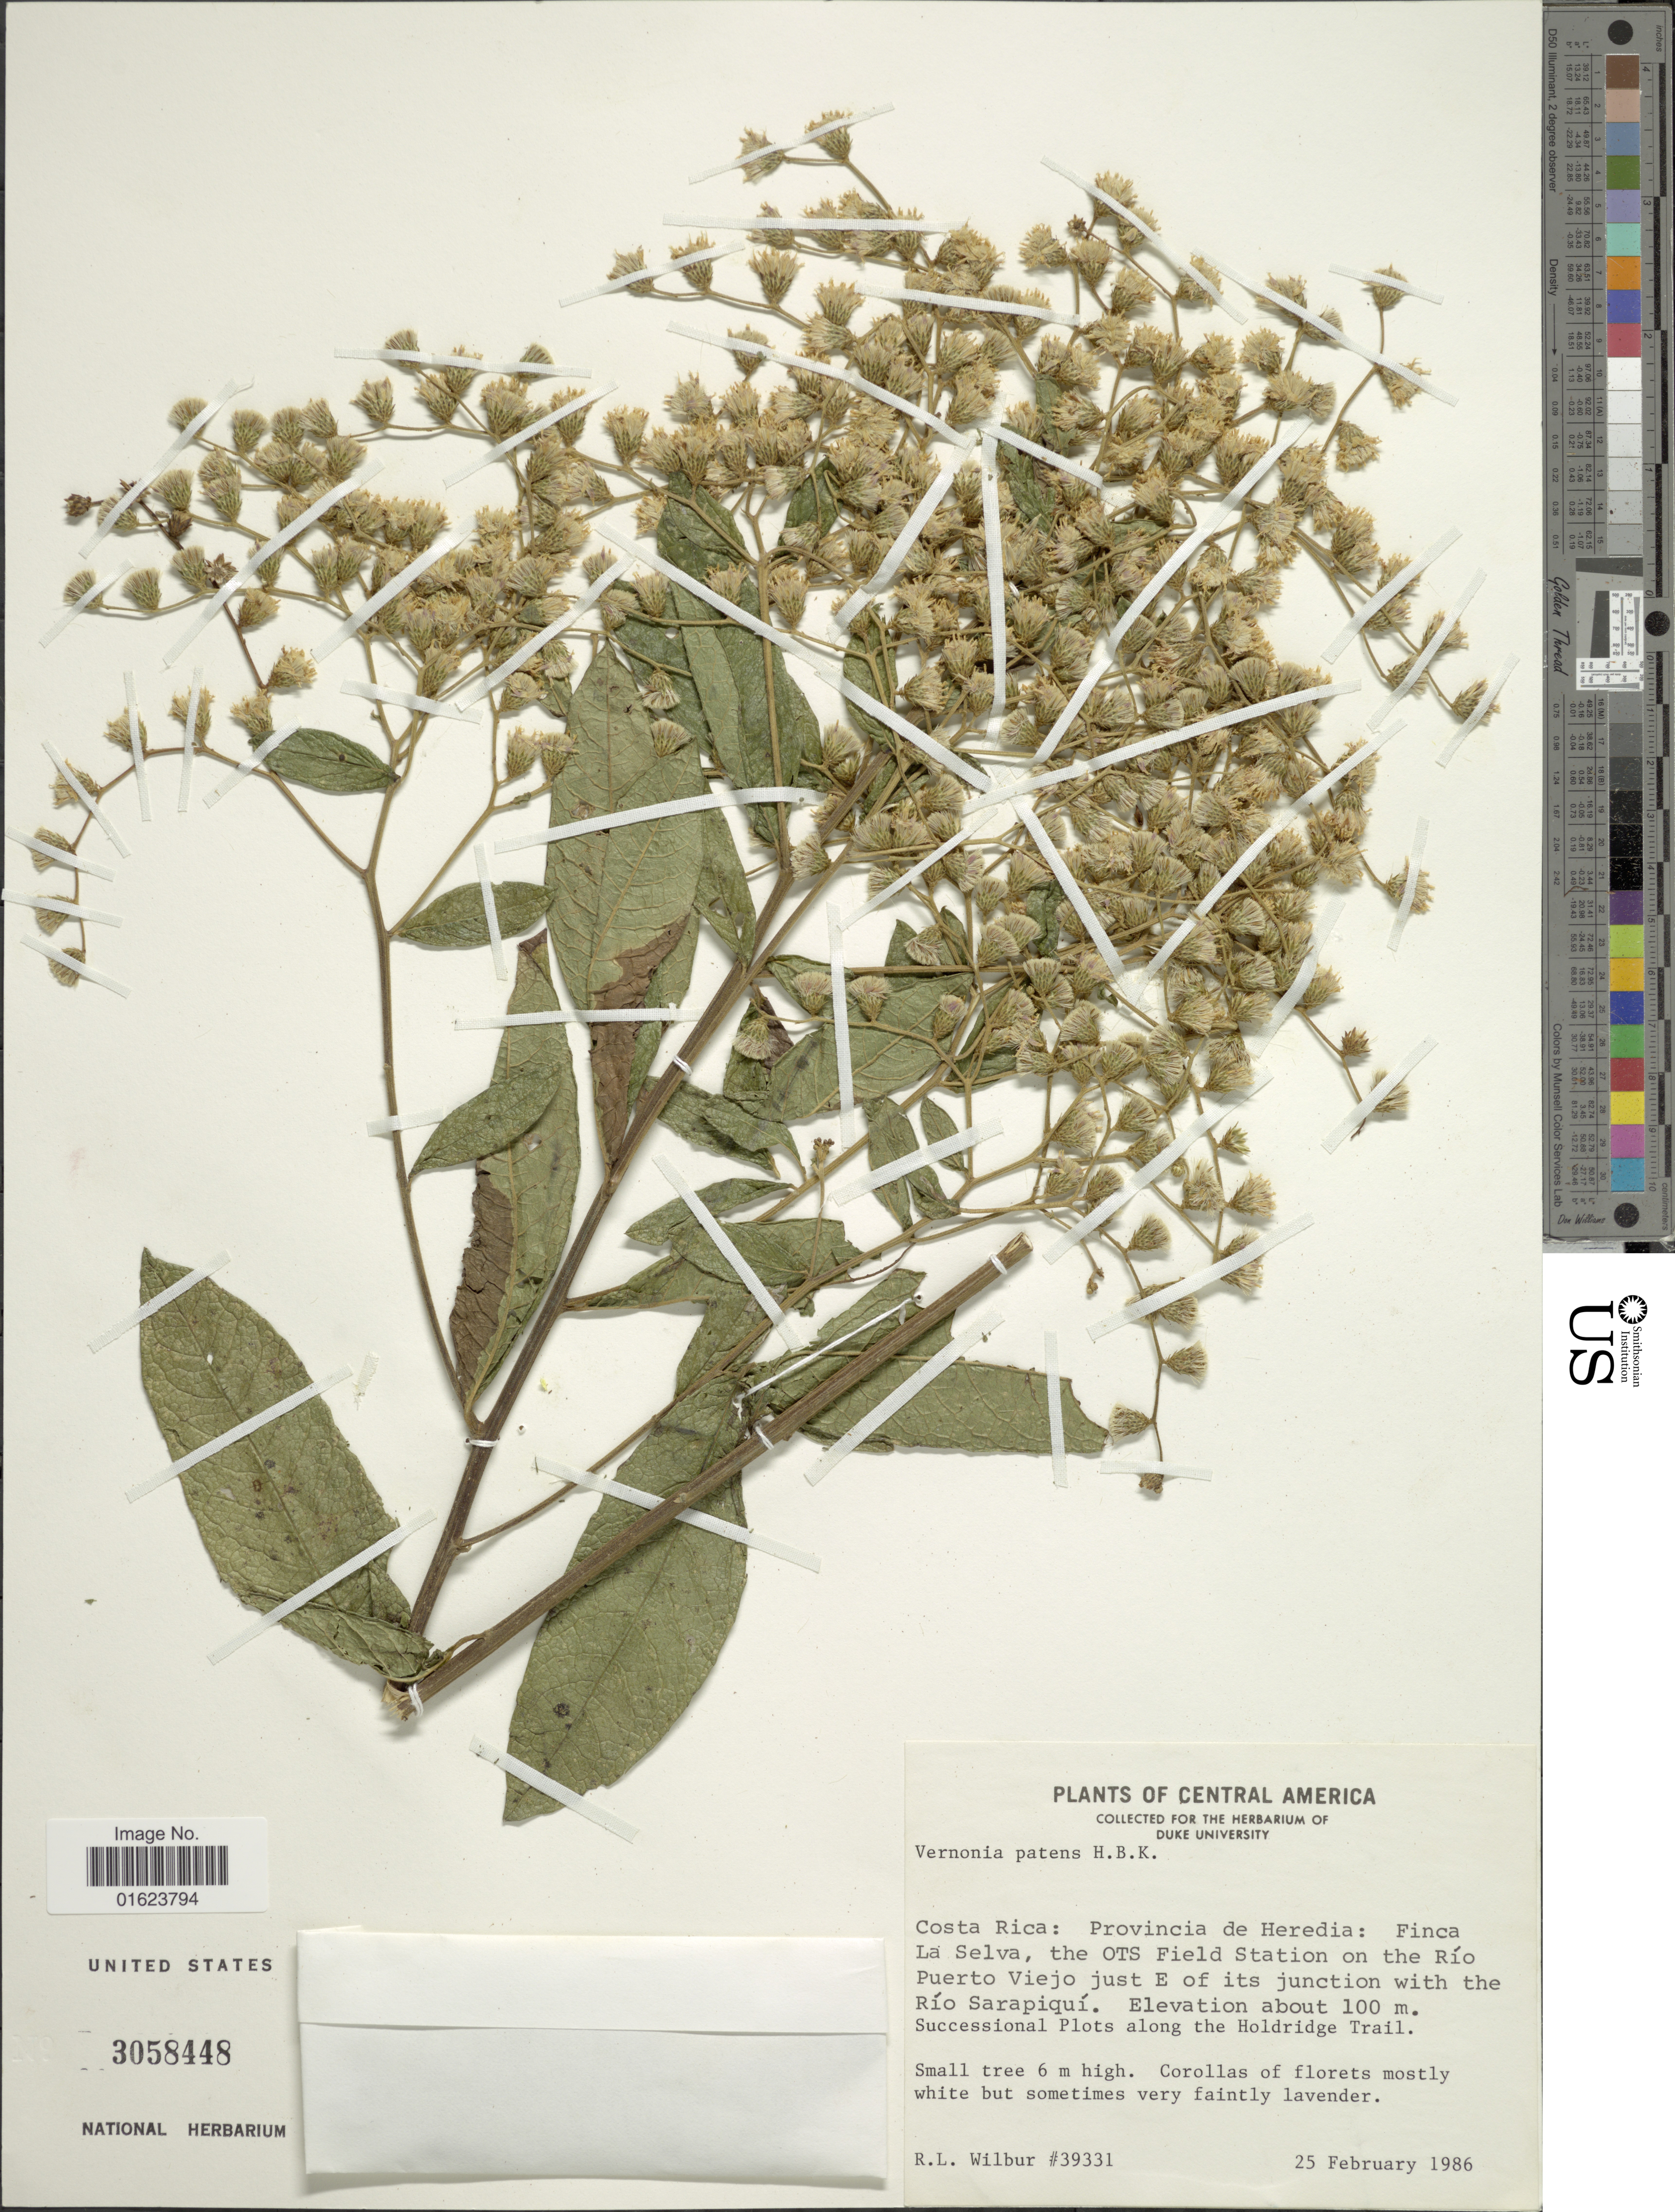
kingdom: Plantae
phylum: Tracheophyta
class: Magnoliopsida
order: Asterales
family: Asteraceae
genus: Vernonanthura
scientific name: Vernonanthura patens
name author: (Kunth) H. Rob.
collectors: R. L. Wilbur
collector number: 39331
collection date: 1986-02-25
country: Costa Rica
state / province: Heredia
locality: Costa Rica: Provincia de Heredia: Finca La Selva, the OTS FIeld Station on the Rio Puerto Viejo just E of its junction with the Rio Sarapiqui. Successional Plots along the Holdridge Trail.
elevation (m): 100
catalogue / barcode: US 3058448